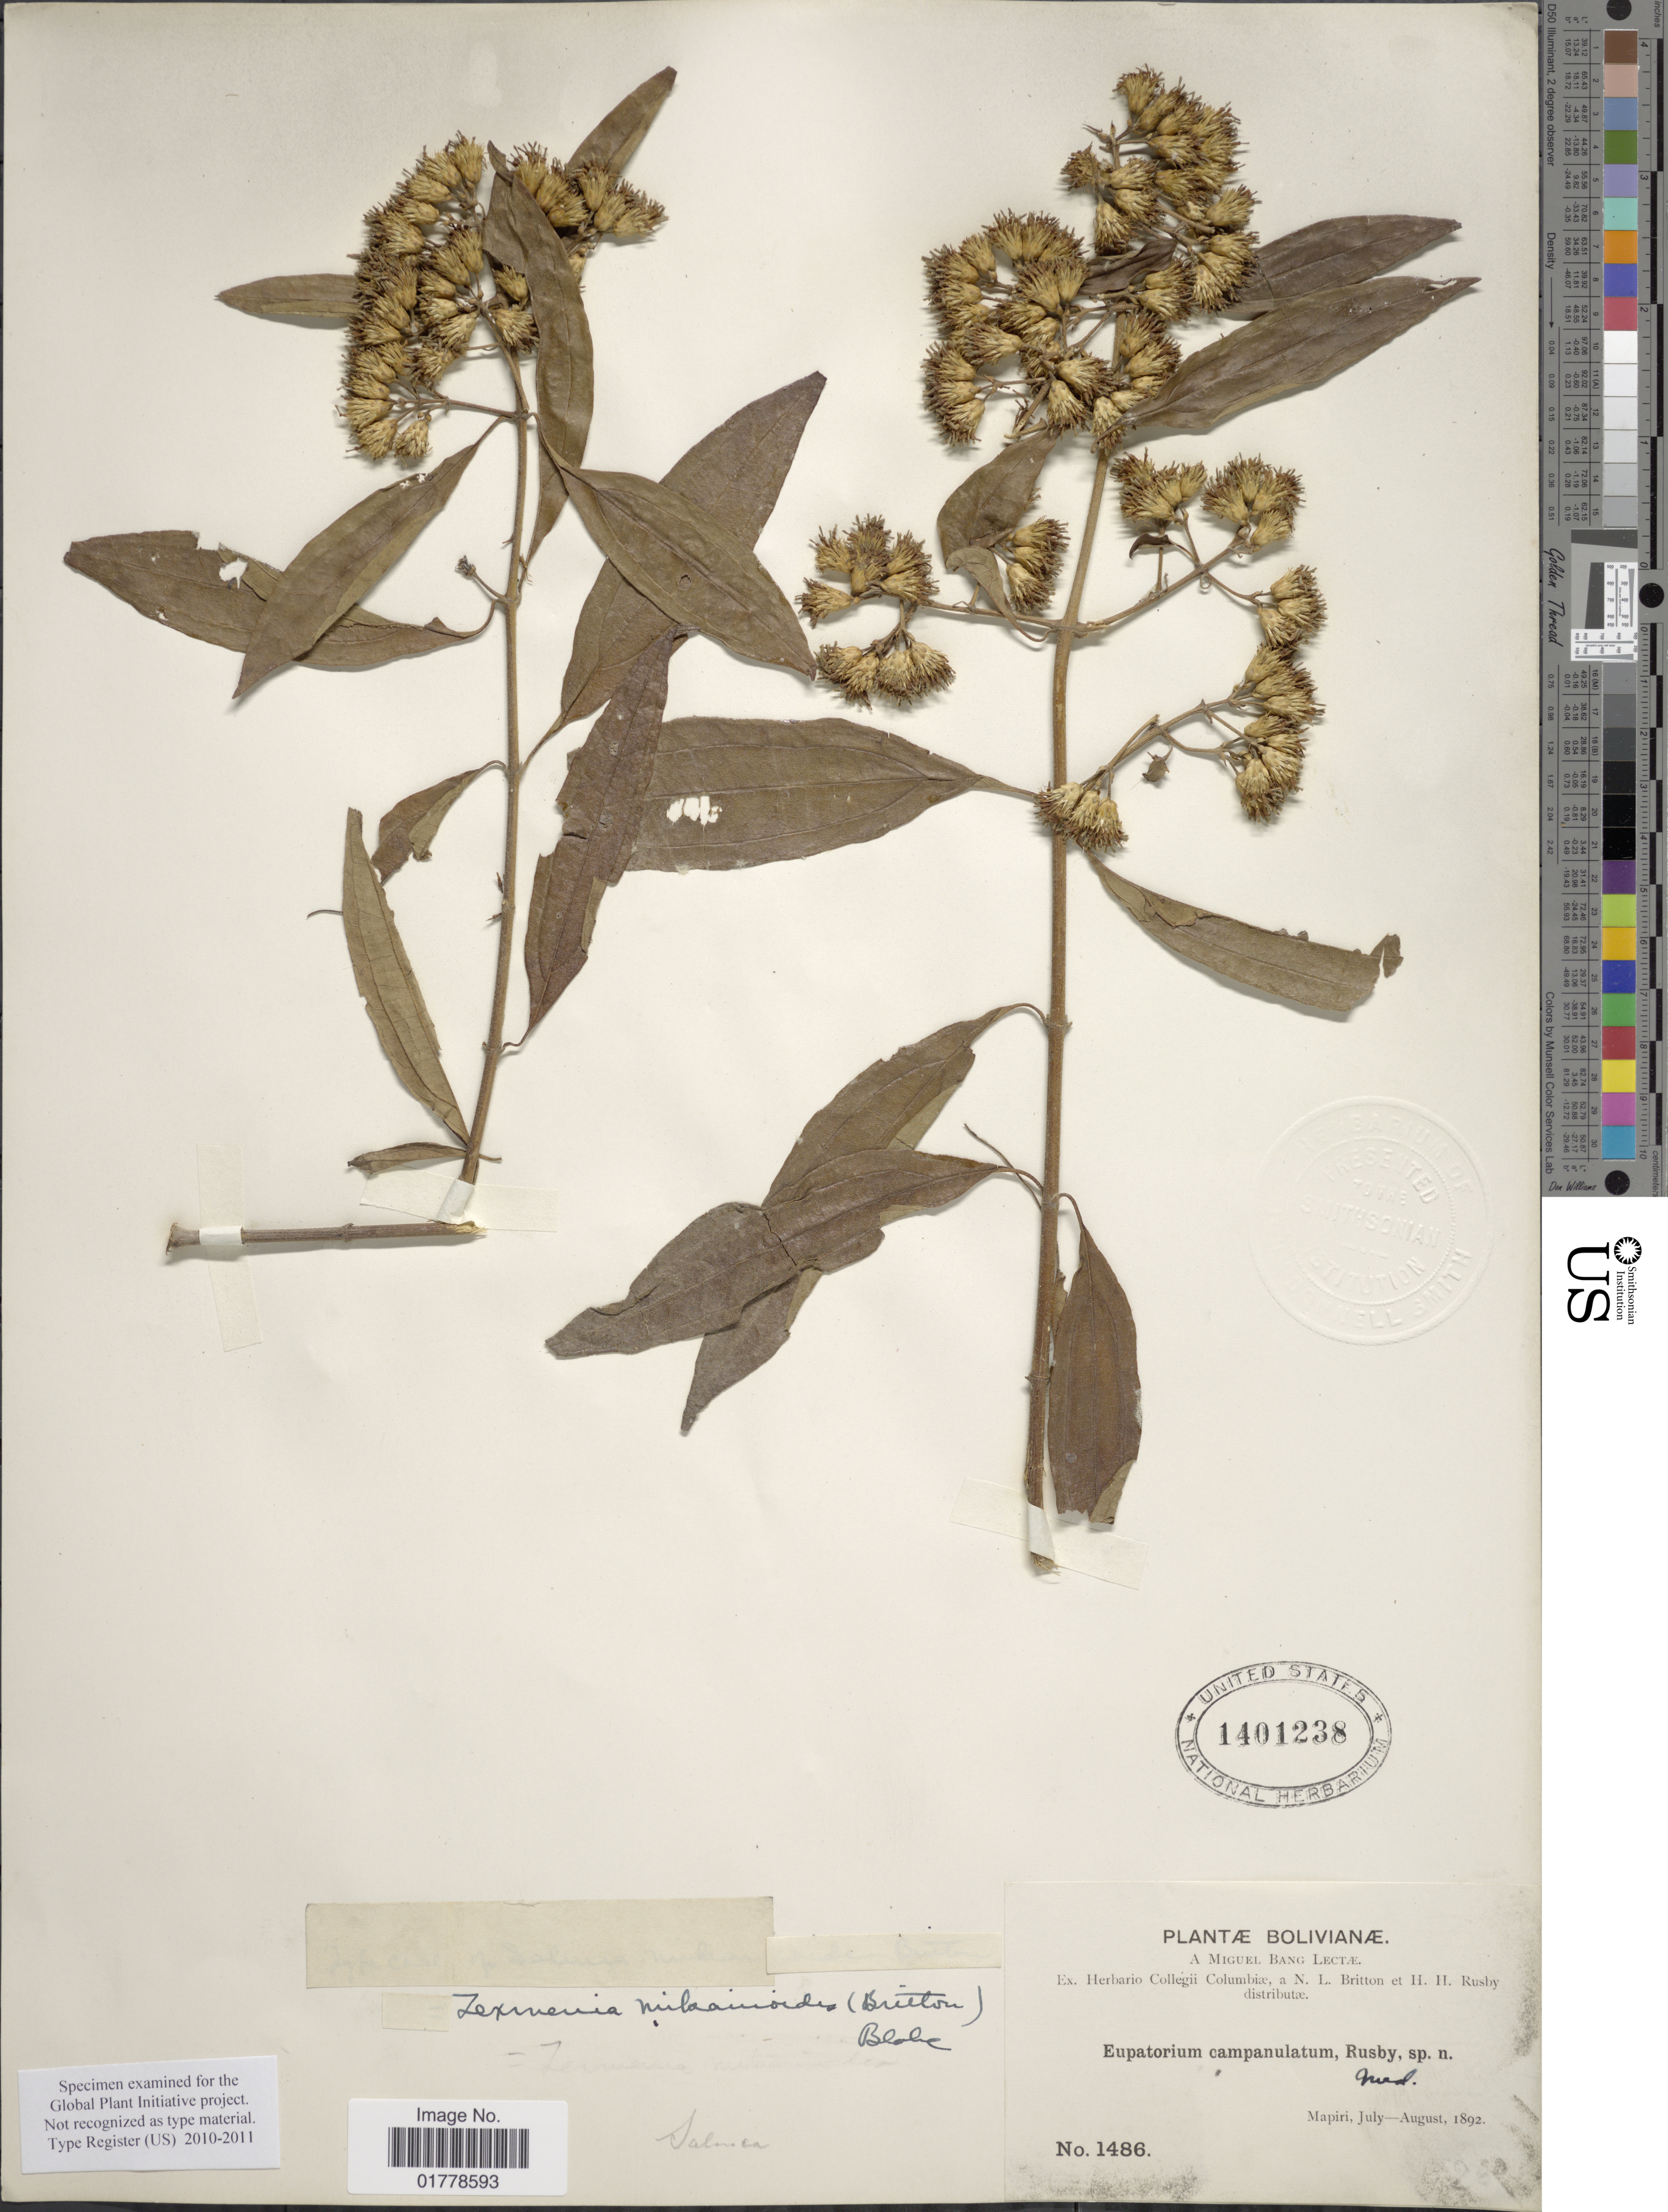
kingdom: Plantae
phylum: Tracheophyta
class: Magnoliopsida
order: Asterales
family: Asteraceae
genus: Oblivia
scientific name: Oblivia mikanioides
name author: (Britton) Strother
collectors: M. Bang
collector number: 1486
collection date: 1892-07/1892-08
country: Bolivia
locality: Mapiri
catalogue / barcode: US 1401238